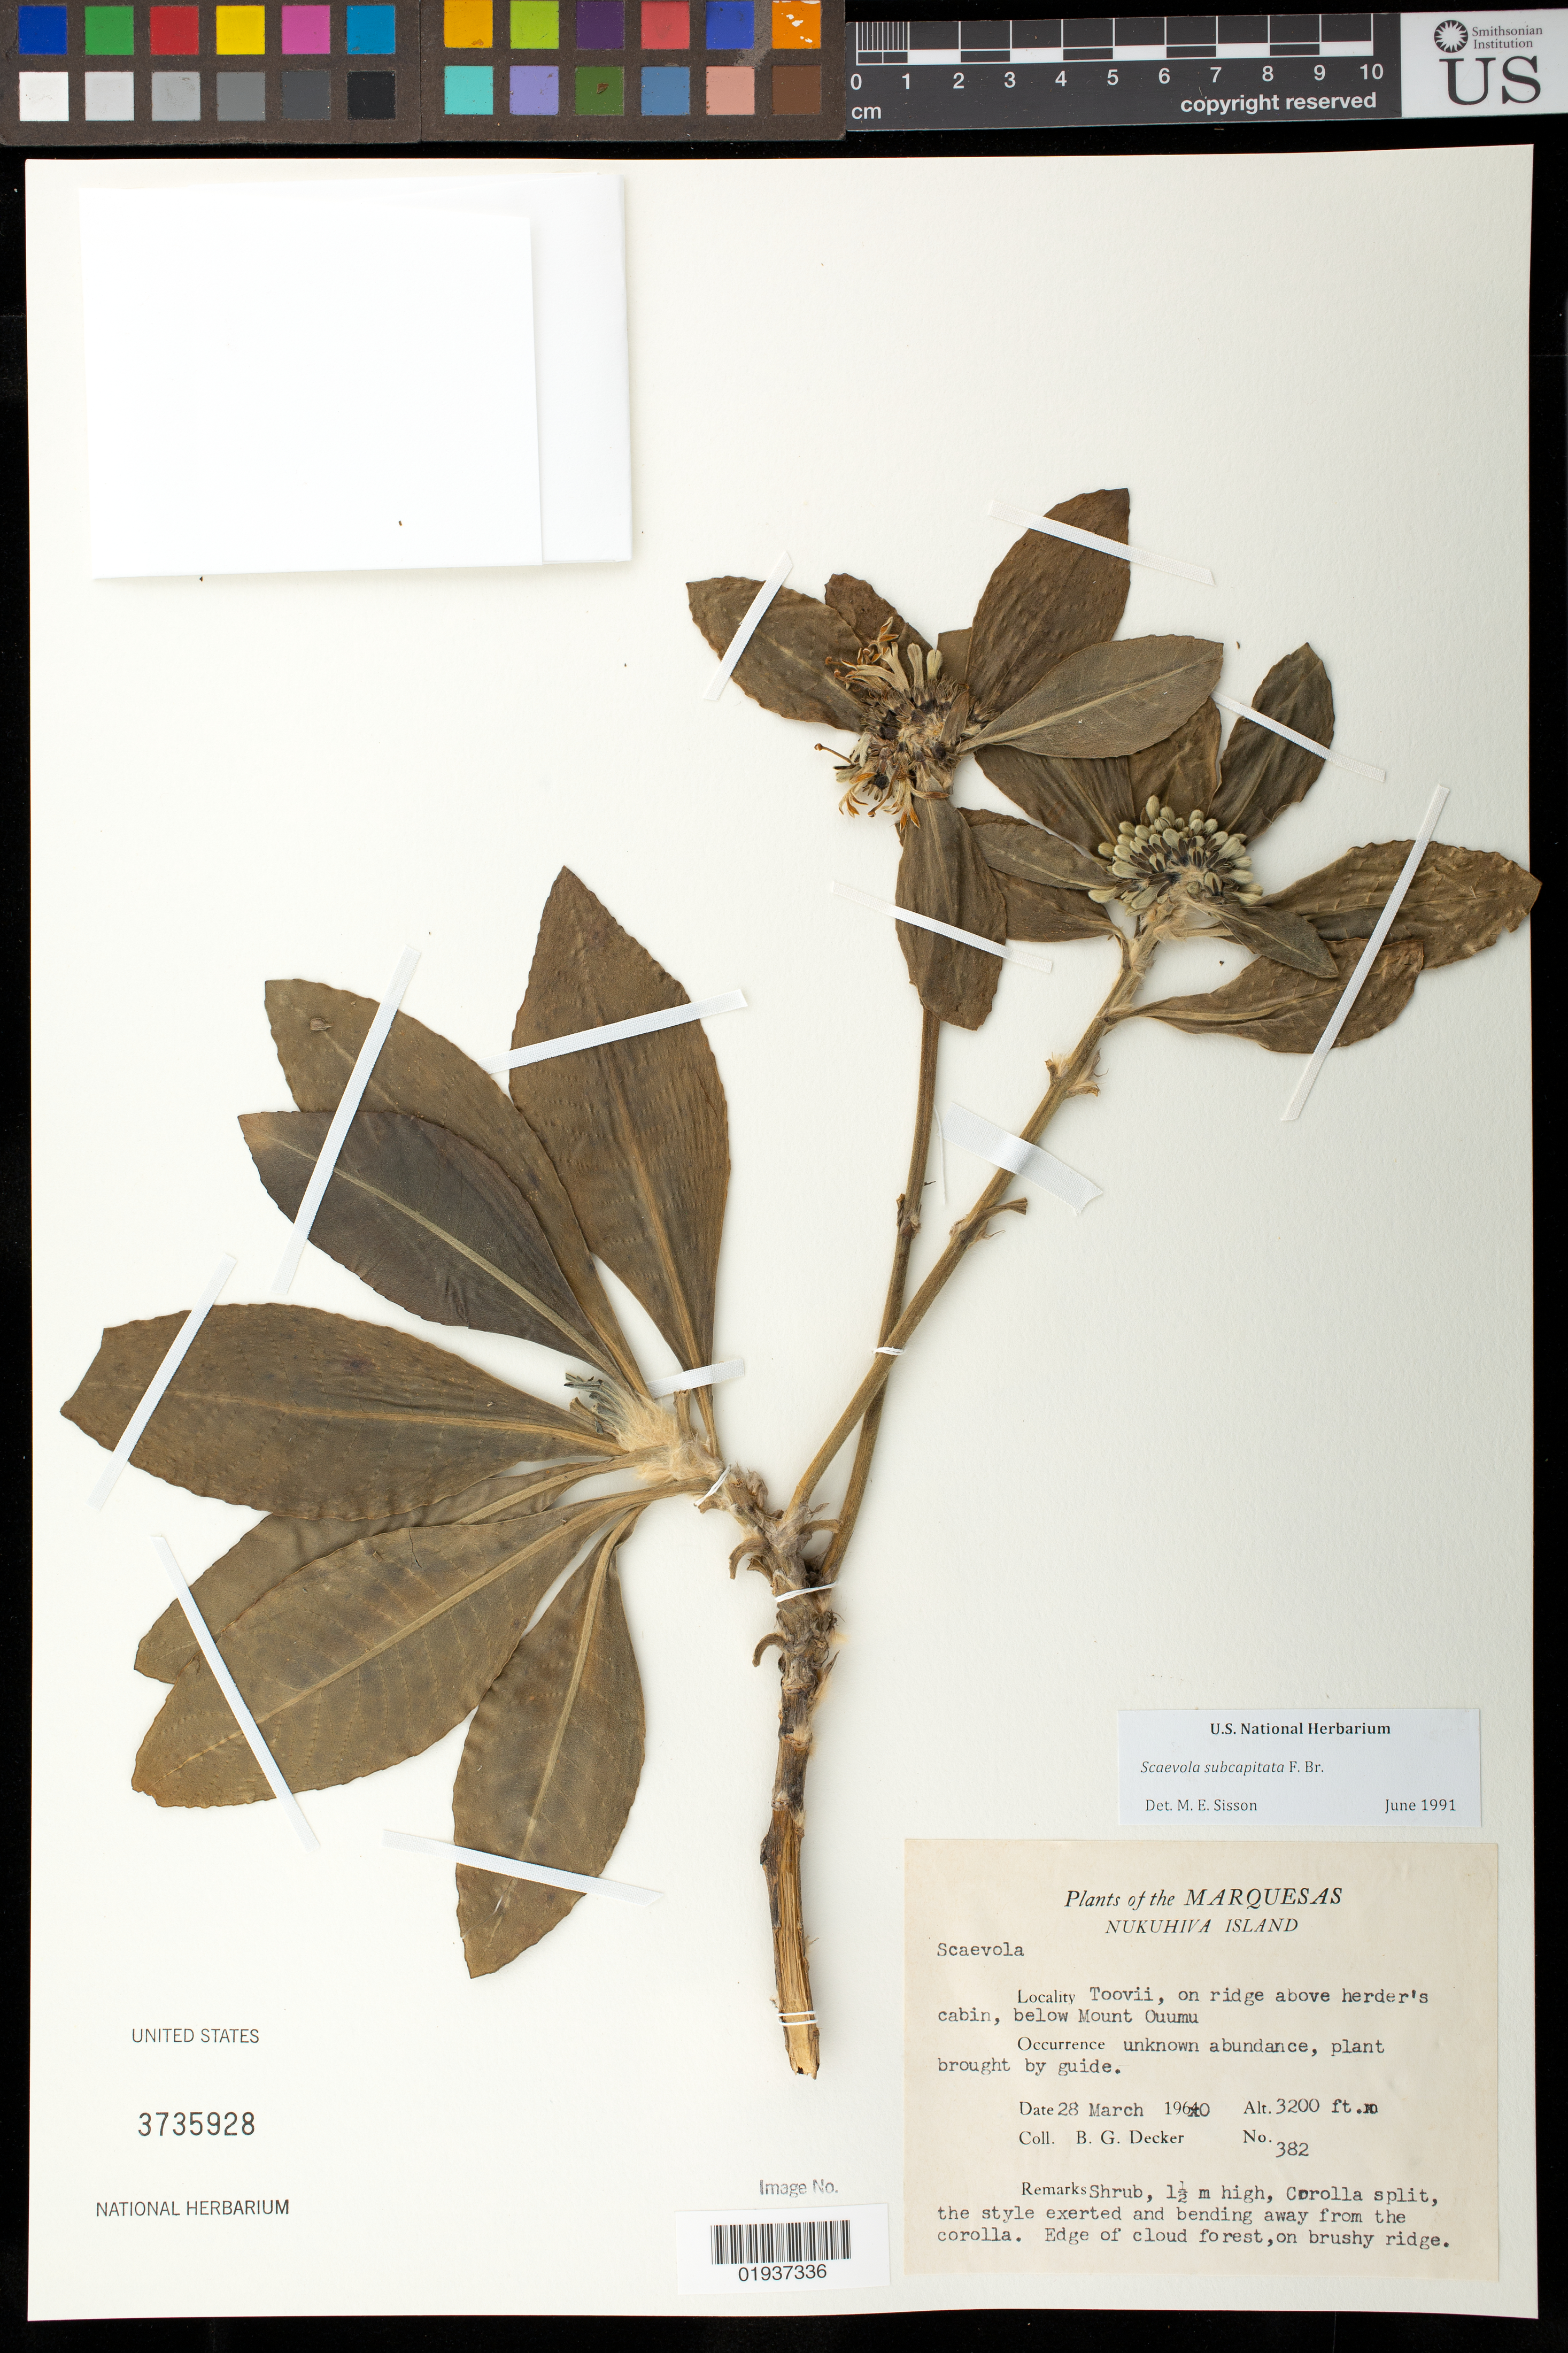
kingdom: Plantae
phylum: Tracheophyta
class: Magnoliopsida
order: Asterales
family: Goodeniaceae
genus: Scaevola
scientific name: Scaevola subcapitata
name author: F. Br.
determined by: Wagner, W. L., (BOT), Smithsonian Institution - National Museum of Natural History (UNITED STATES)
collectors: B. G. Decker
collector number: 382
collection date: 1960-03-28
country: French Polynesia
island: Nuku Hiva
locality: Toovii, below Mt. Ouumu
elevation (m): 975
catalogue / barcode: US 3735928